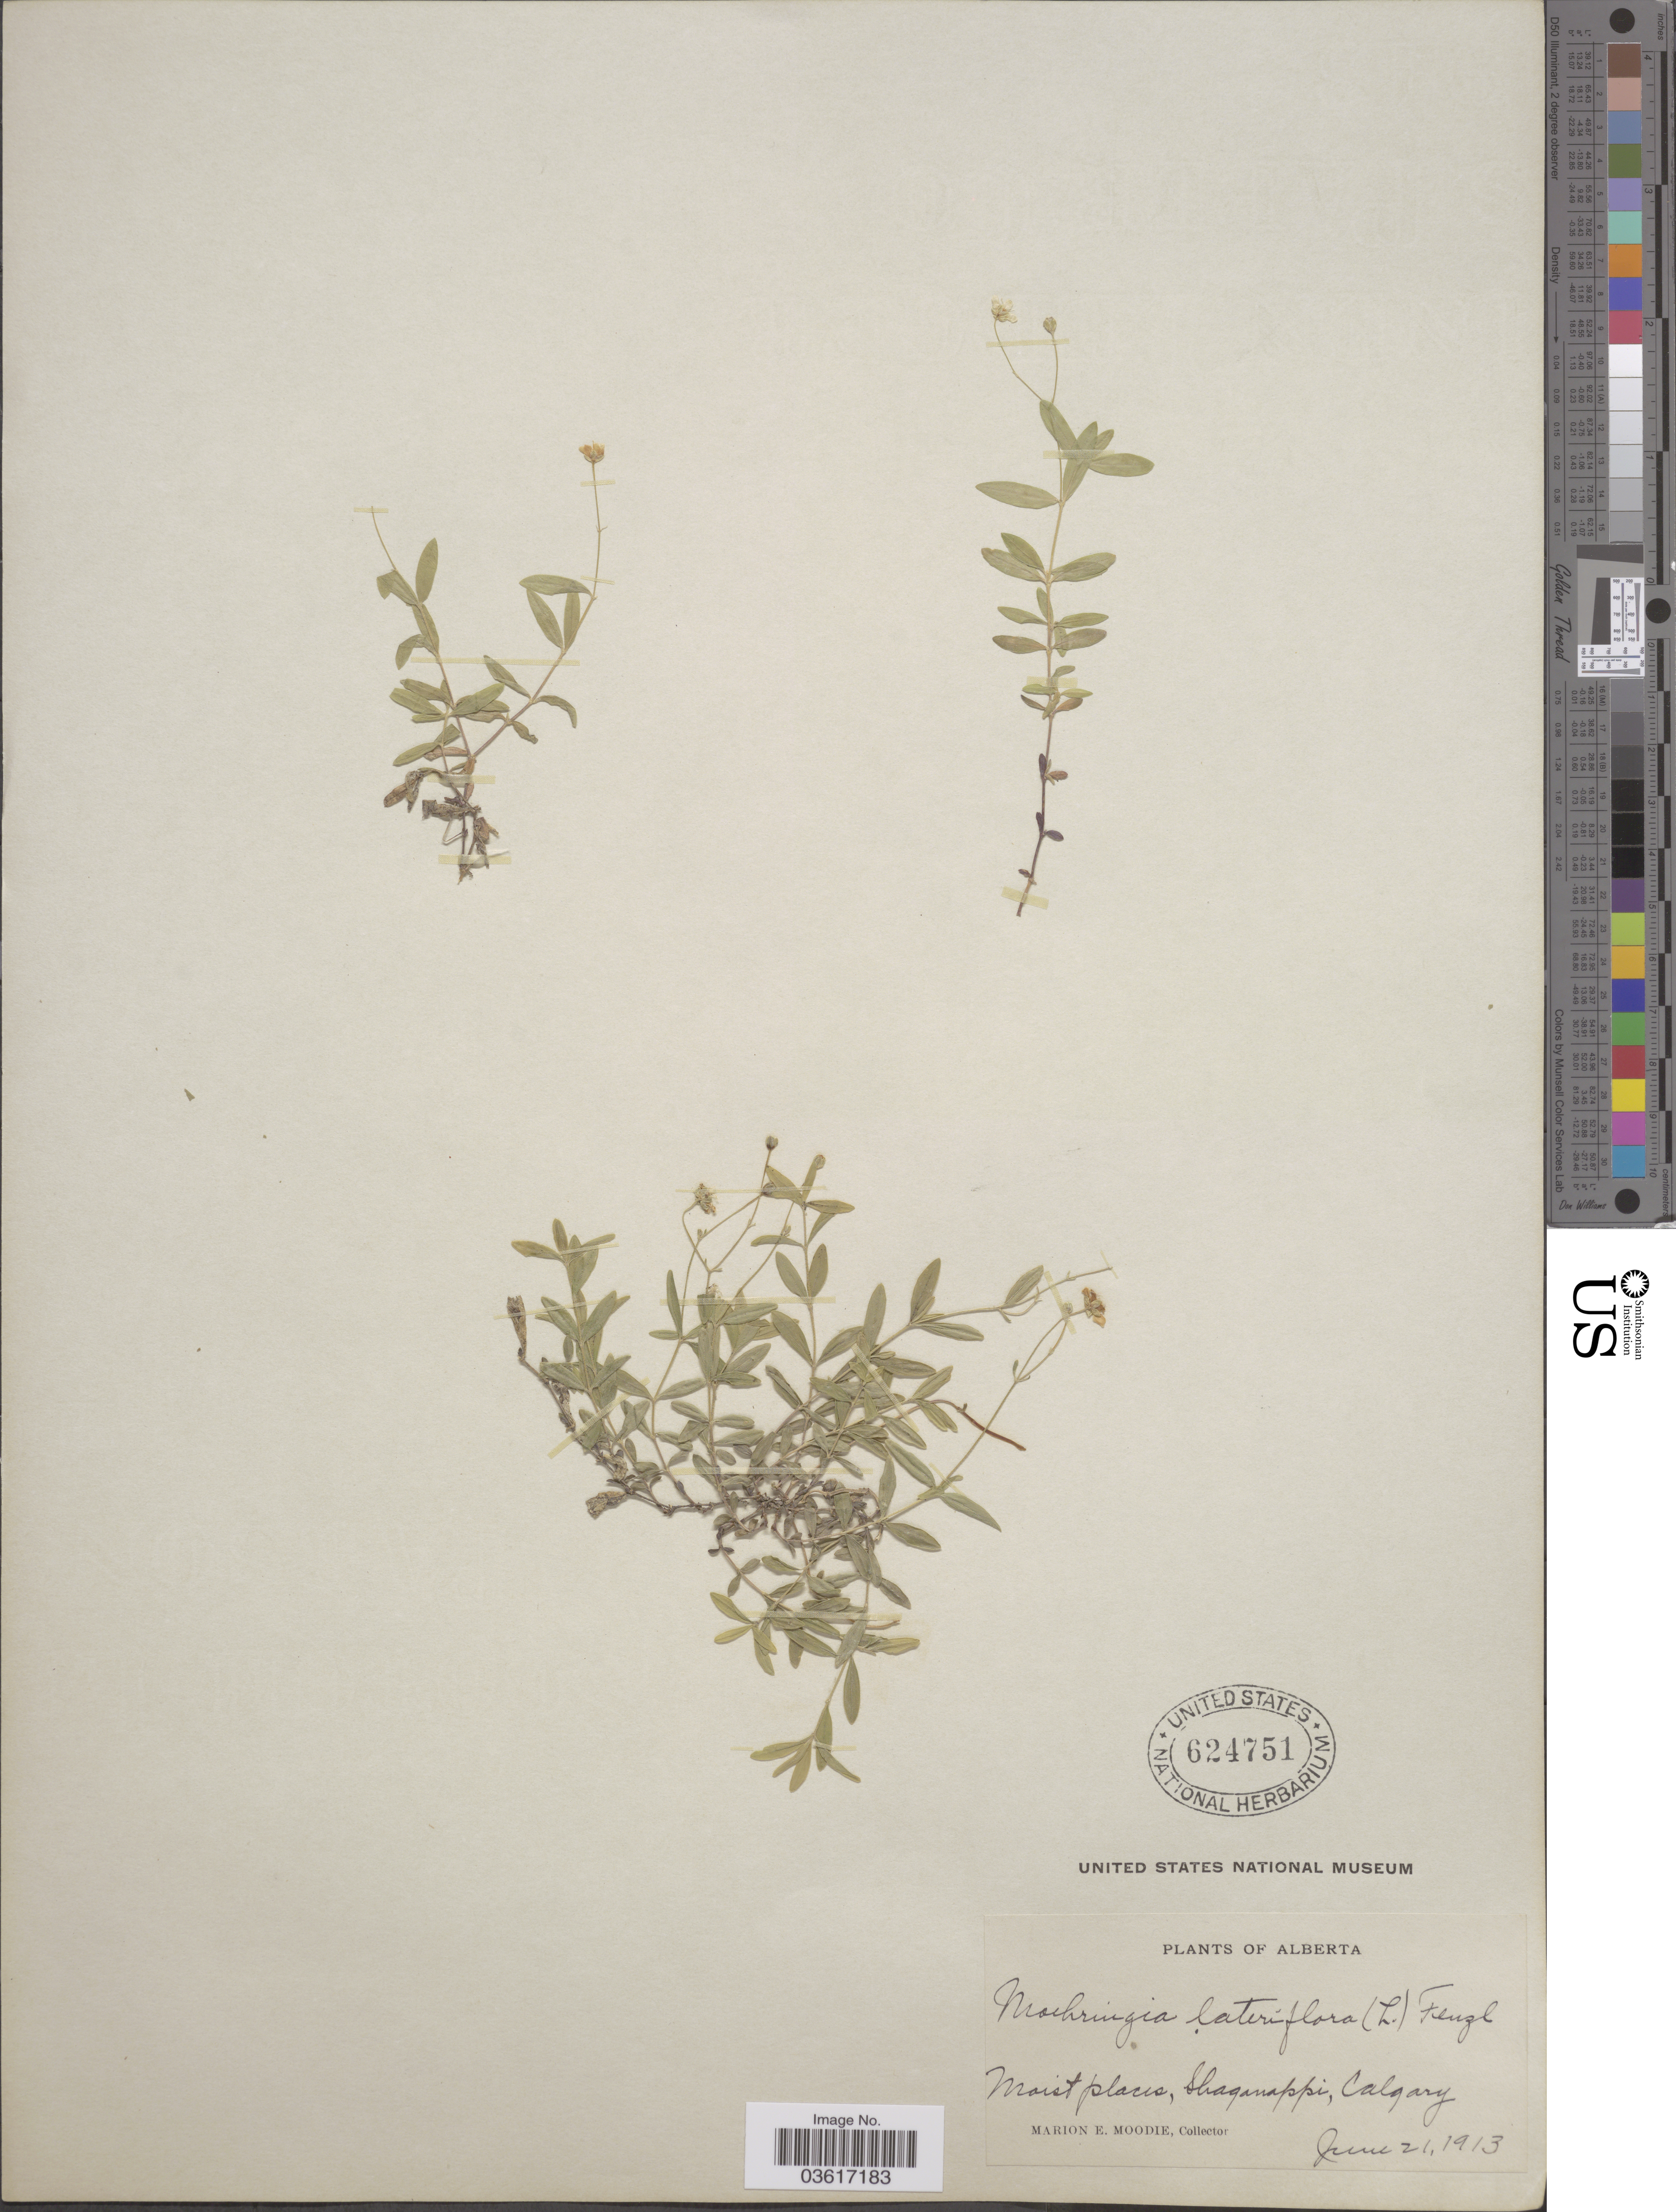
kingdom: Plantae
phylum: Tracheophyta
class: Magnoliopsida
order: Caryophyllales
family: Caryophyllaceae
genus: Moehringia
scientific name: Moehringia lateriflora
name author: (L.) Fenzl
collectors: M. E. Moodie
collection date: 1913-06-21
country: Canada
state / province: Alberta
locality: Shaganappi, Calgary.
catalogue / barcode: US 624751